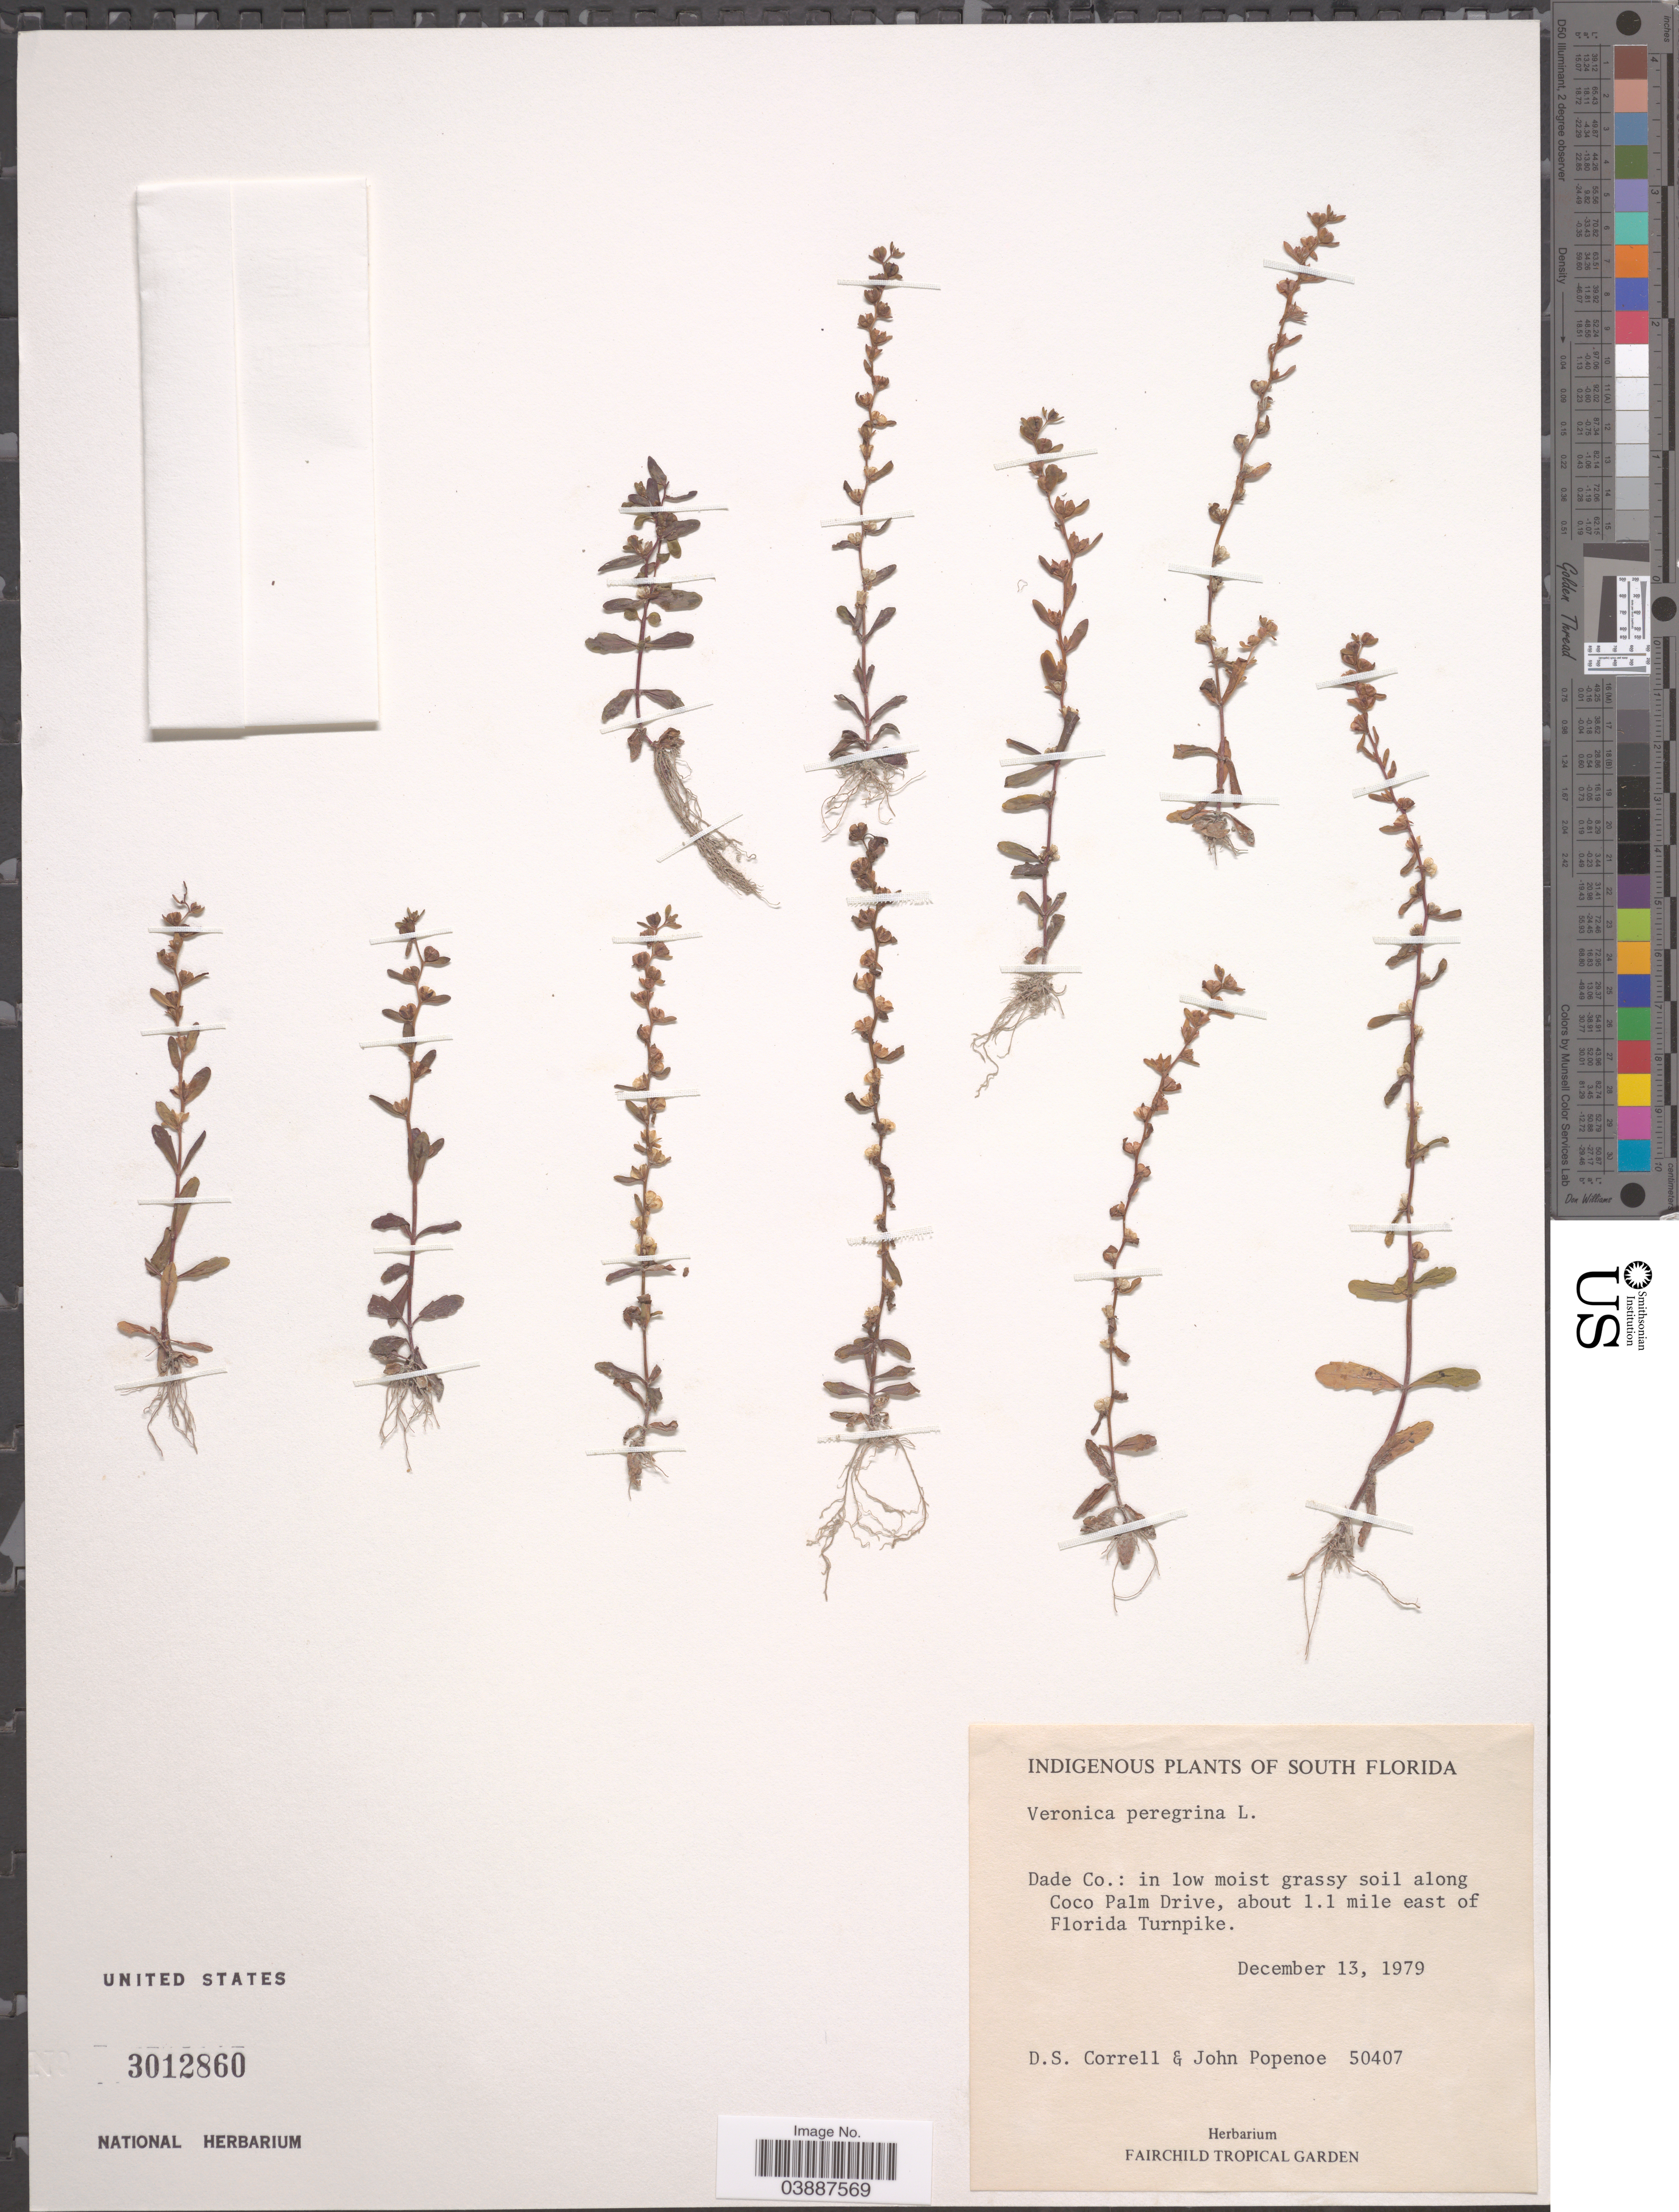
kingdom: Plantae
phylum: Tracheophyta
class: Magnoliopsida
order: Lamiales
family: Plantaginaceae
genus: Veronica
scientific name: Veronica peregrina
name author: L.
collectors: D. S. Correll & J. Popenoe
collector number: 50407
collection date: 1979-12-13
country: United States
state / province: Florida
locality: South Florida. Dade Co.: in low moist grassy soil along Coco Palm Drive, about 1.1 mile east of Florida Turnpike.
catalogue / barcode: US 3012860